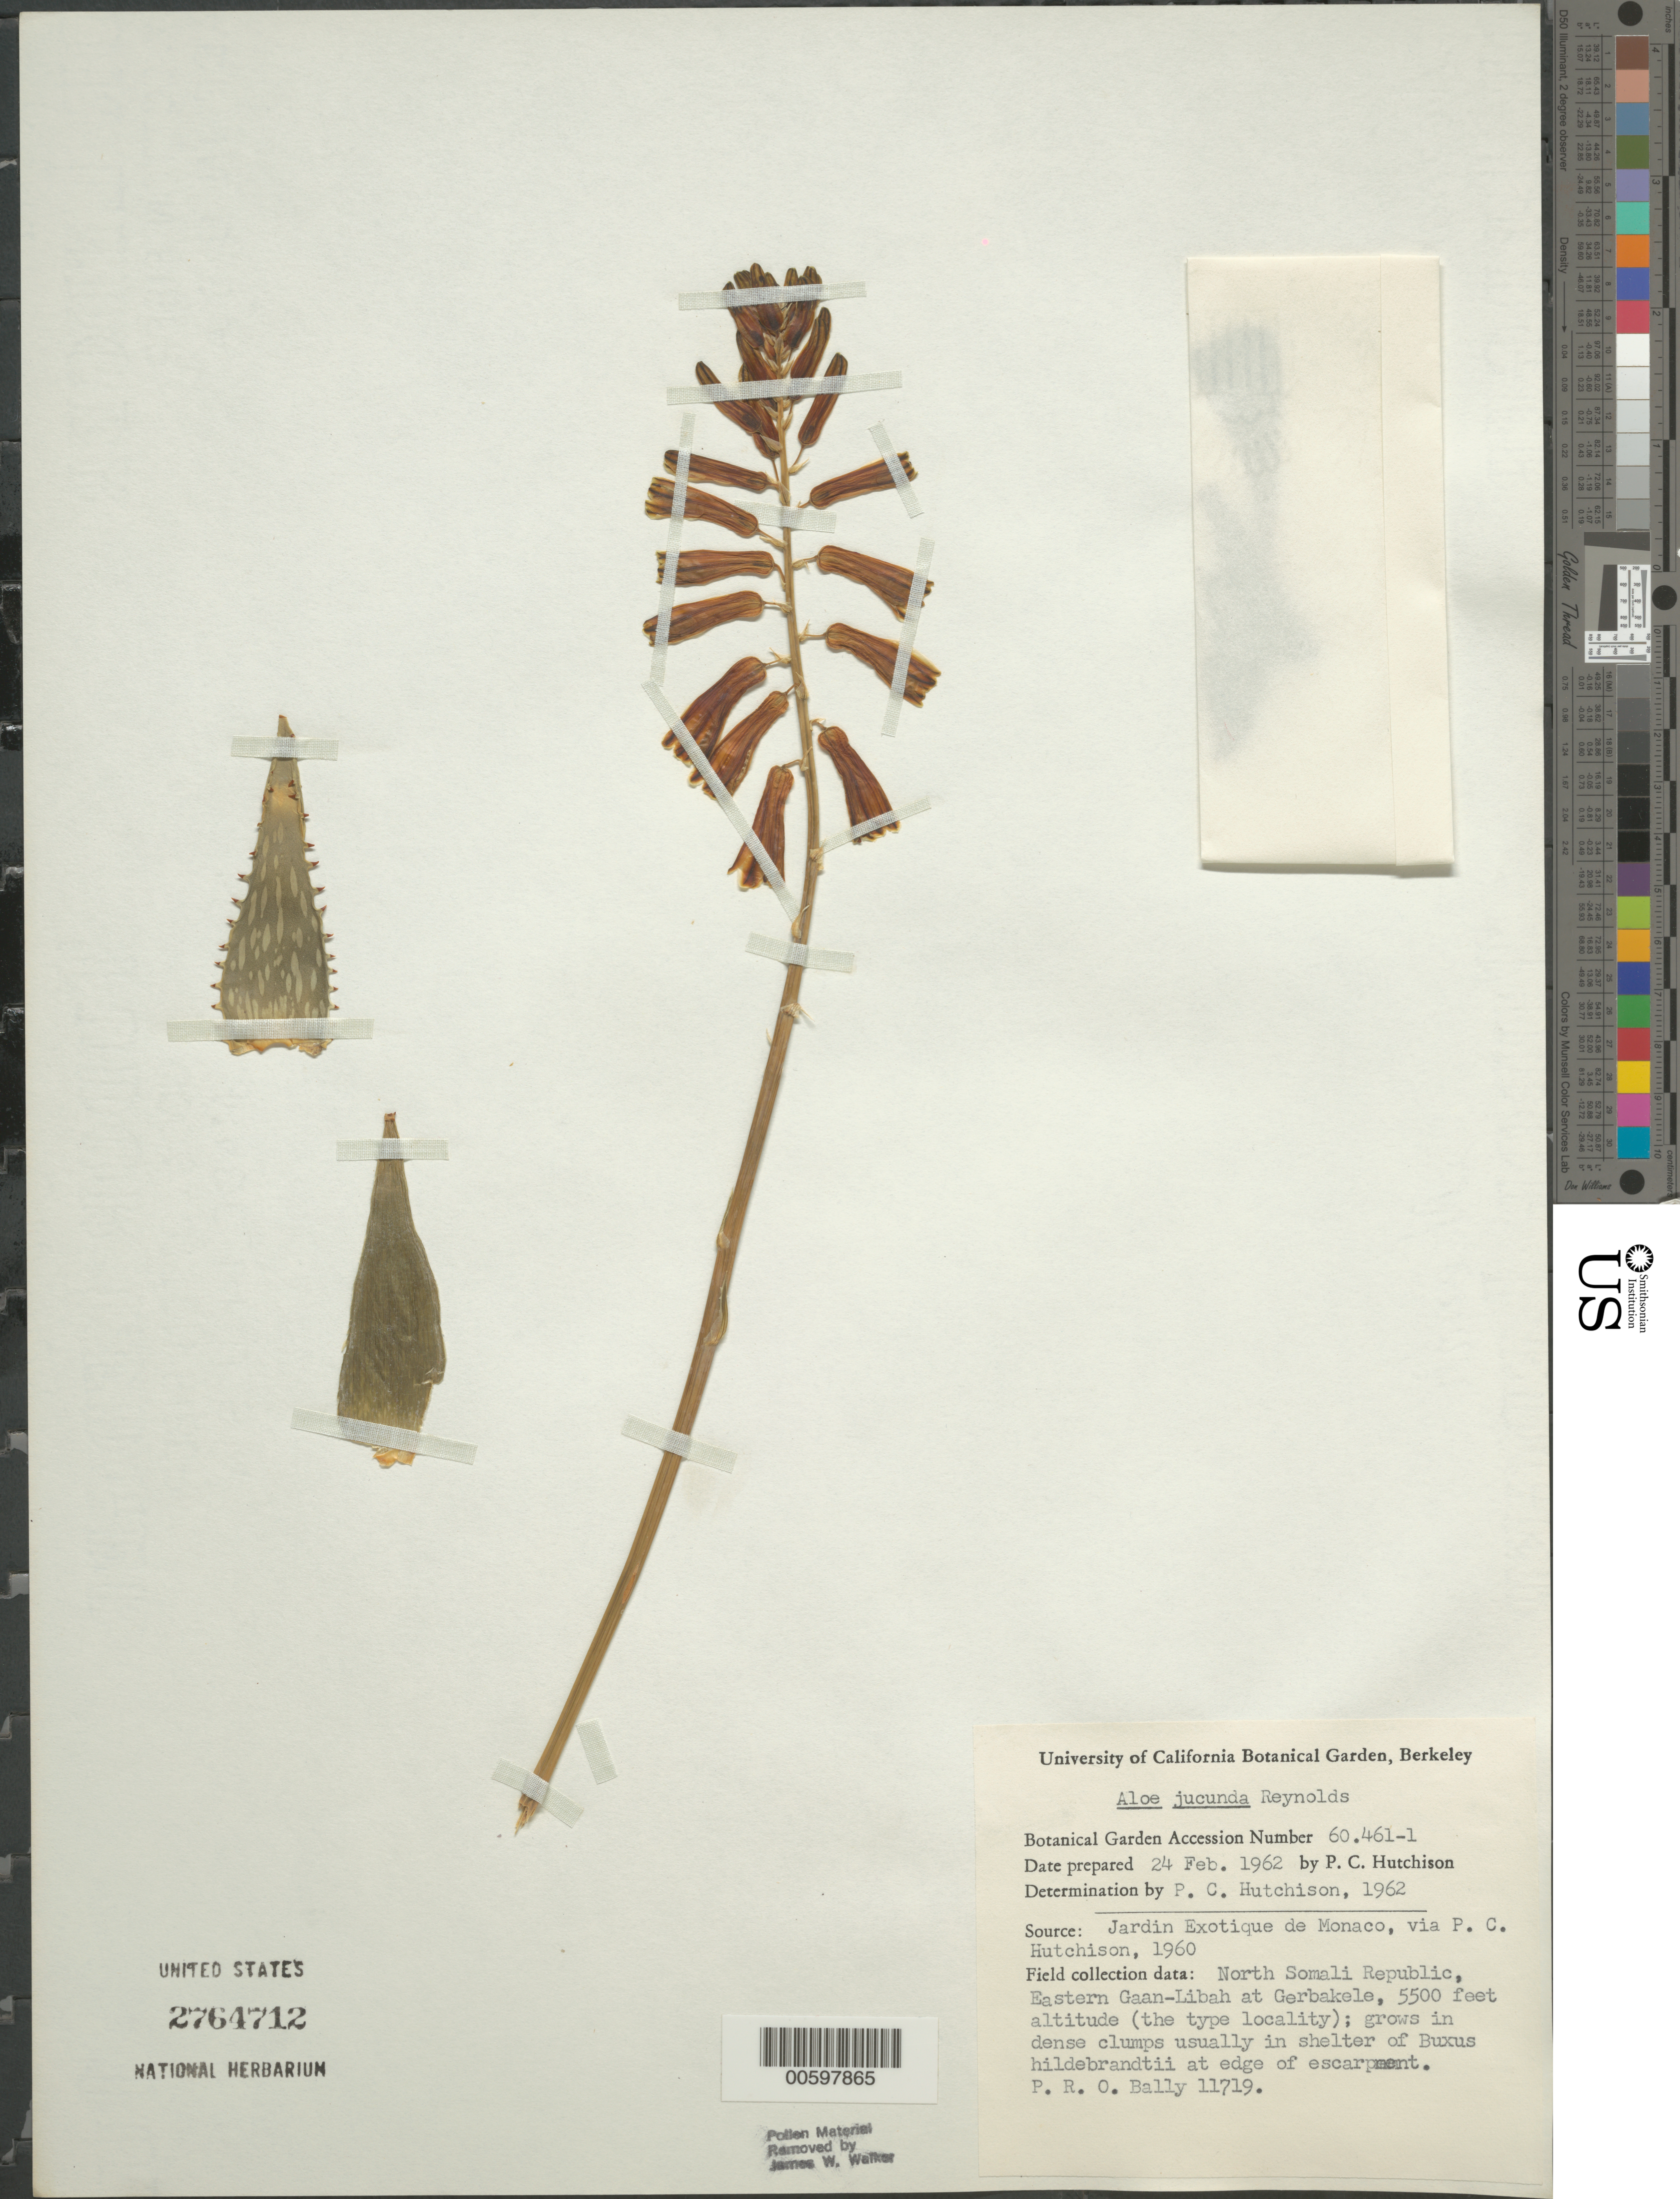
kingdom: Plantae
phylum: Tracheophyta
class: Liliopsida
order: Asparagales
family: Asphodelaceae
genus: Aloe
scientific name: Aloe jucunda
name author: Reynolds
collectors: P. Bally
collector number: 11719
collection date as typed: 24 Feb 1962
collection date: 1962-02-24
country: Somalia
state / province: Woqooyi Galbeed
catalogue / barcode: US 2764712